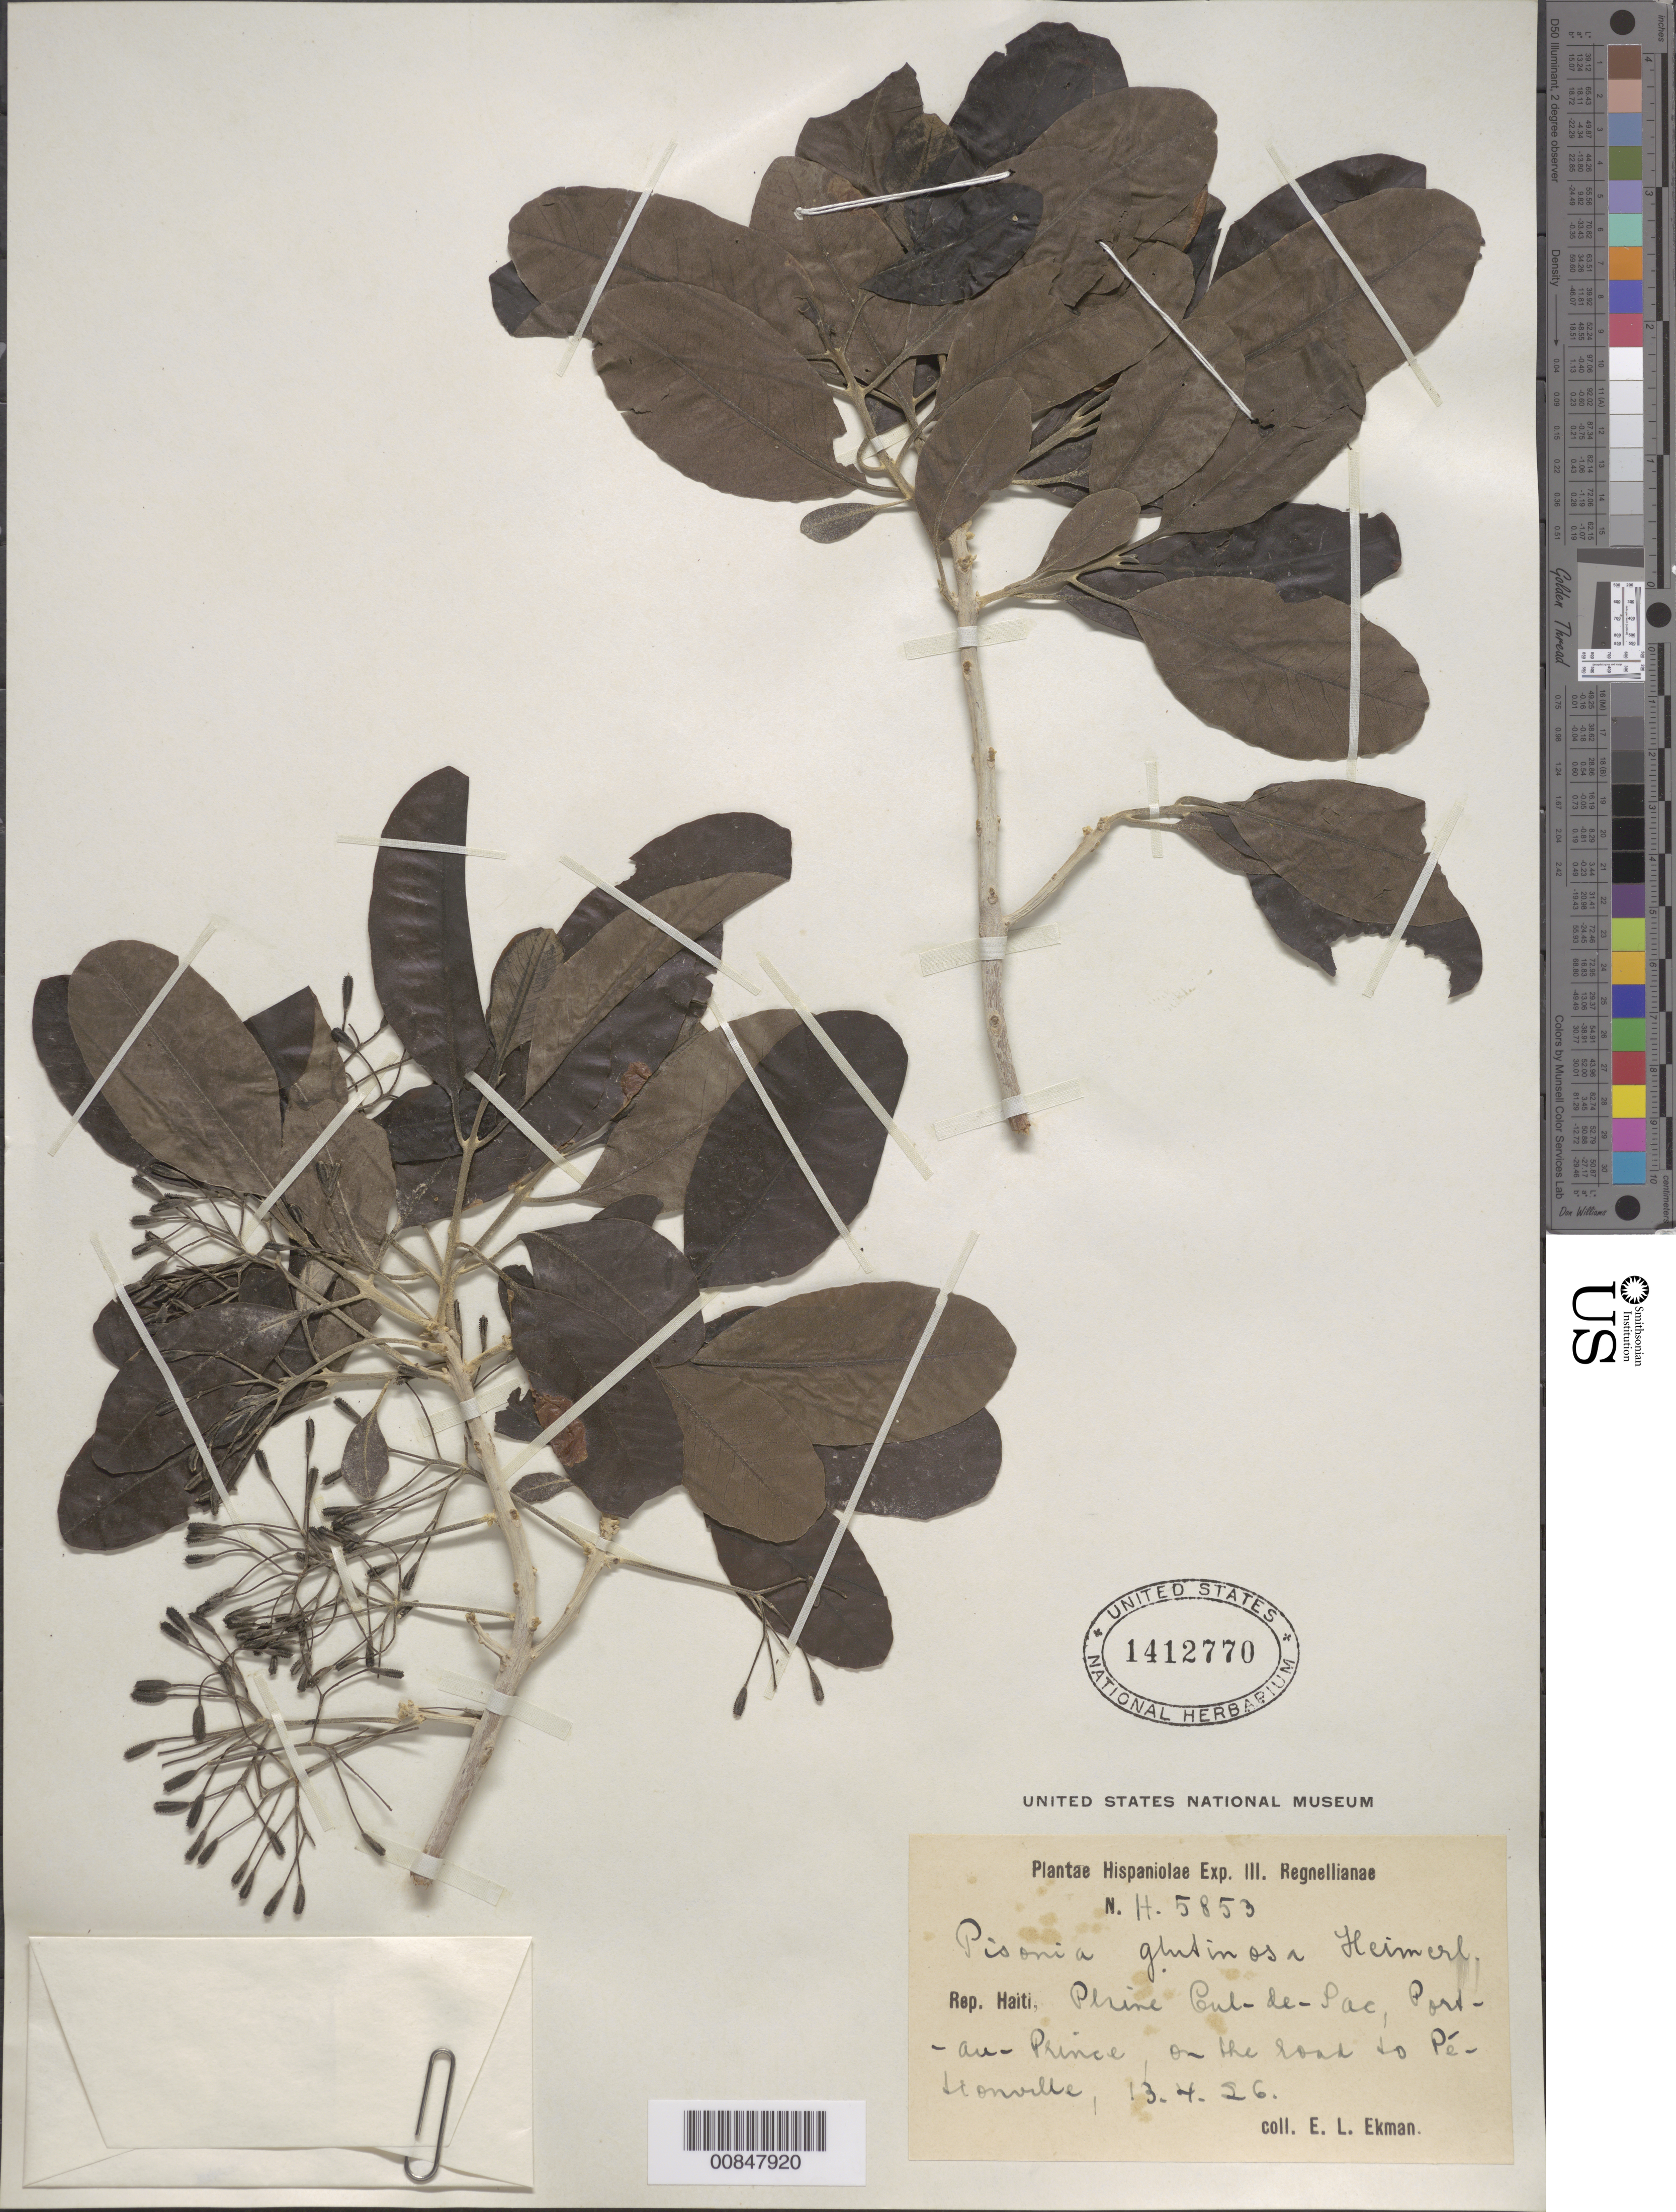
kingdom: Plantae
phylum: Tracheophyta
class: Magnoliopsida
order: Caryophyllales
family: Nyctaginaceae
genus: Pisonia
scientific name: Pisonia albida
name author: (Heimerl) Britton ex Standl.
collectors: E. L. Ekman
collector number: H 5853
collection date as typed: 13 Apr 1926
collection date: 1926-04-13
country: Haiti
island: Hispaniola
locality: Plaine Cul-de-Sac, Port-au-Prince, on road to Pétionville.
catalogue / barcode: US 1412770